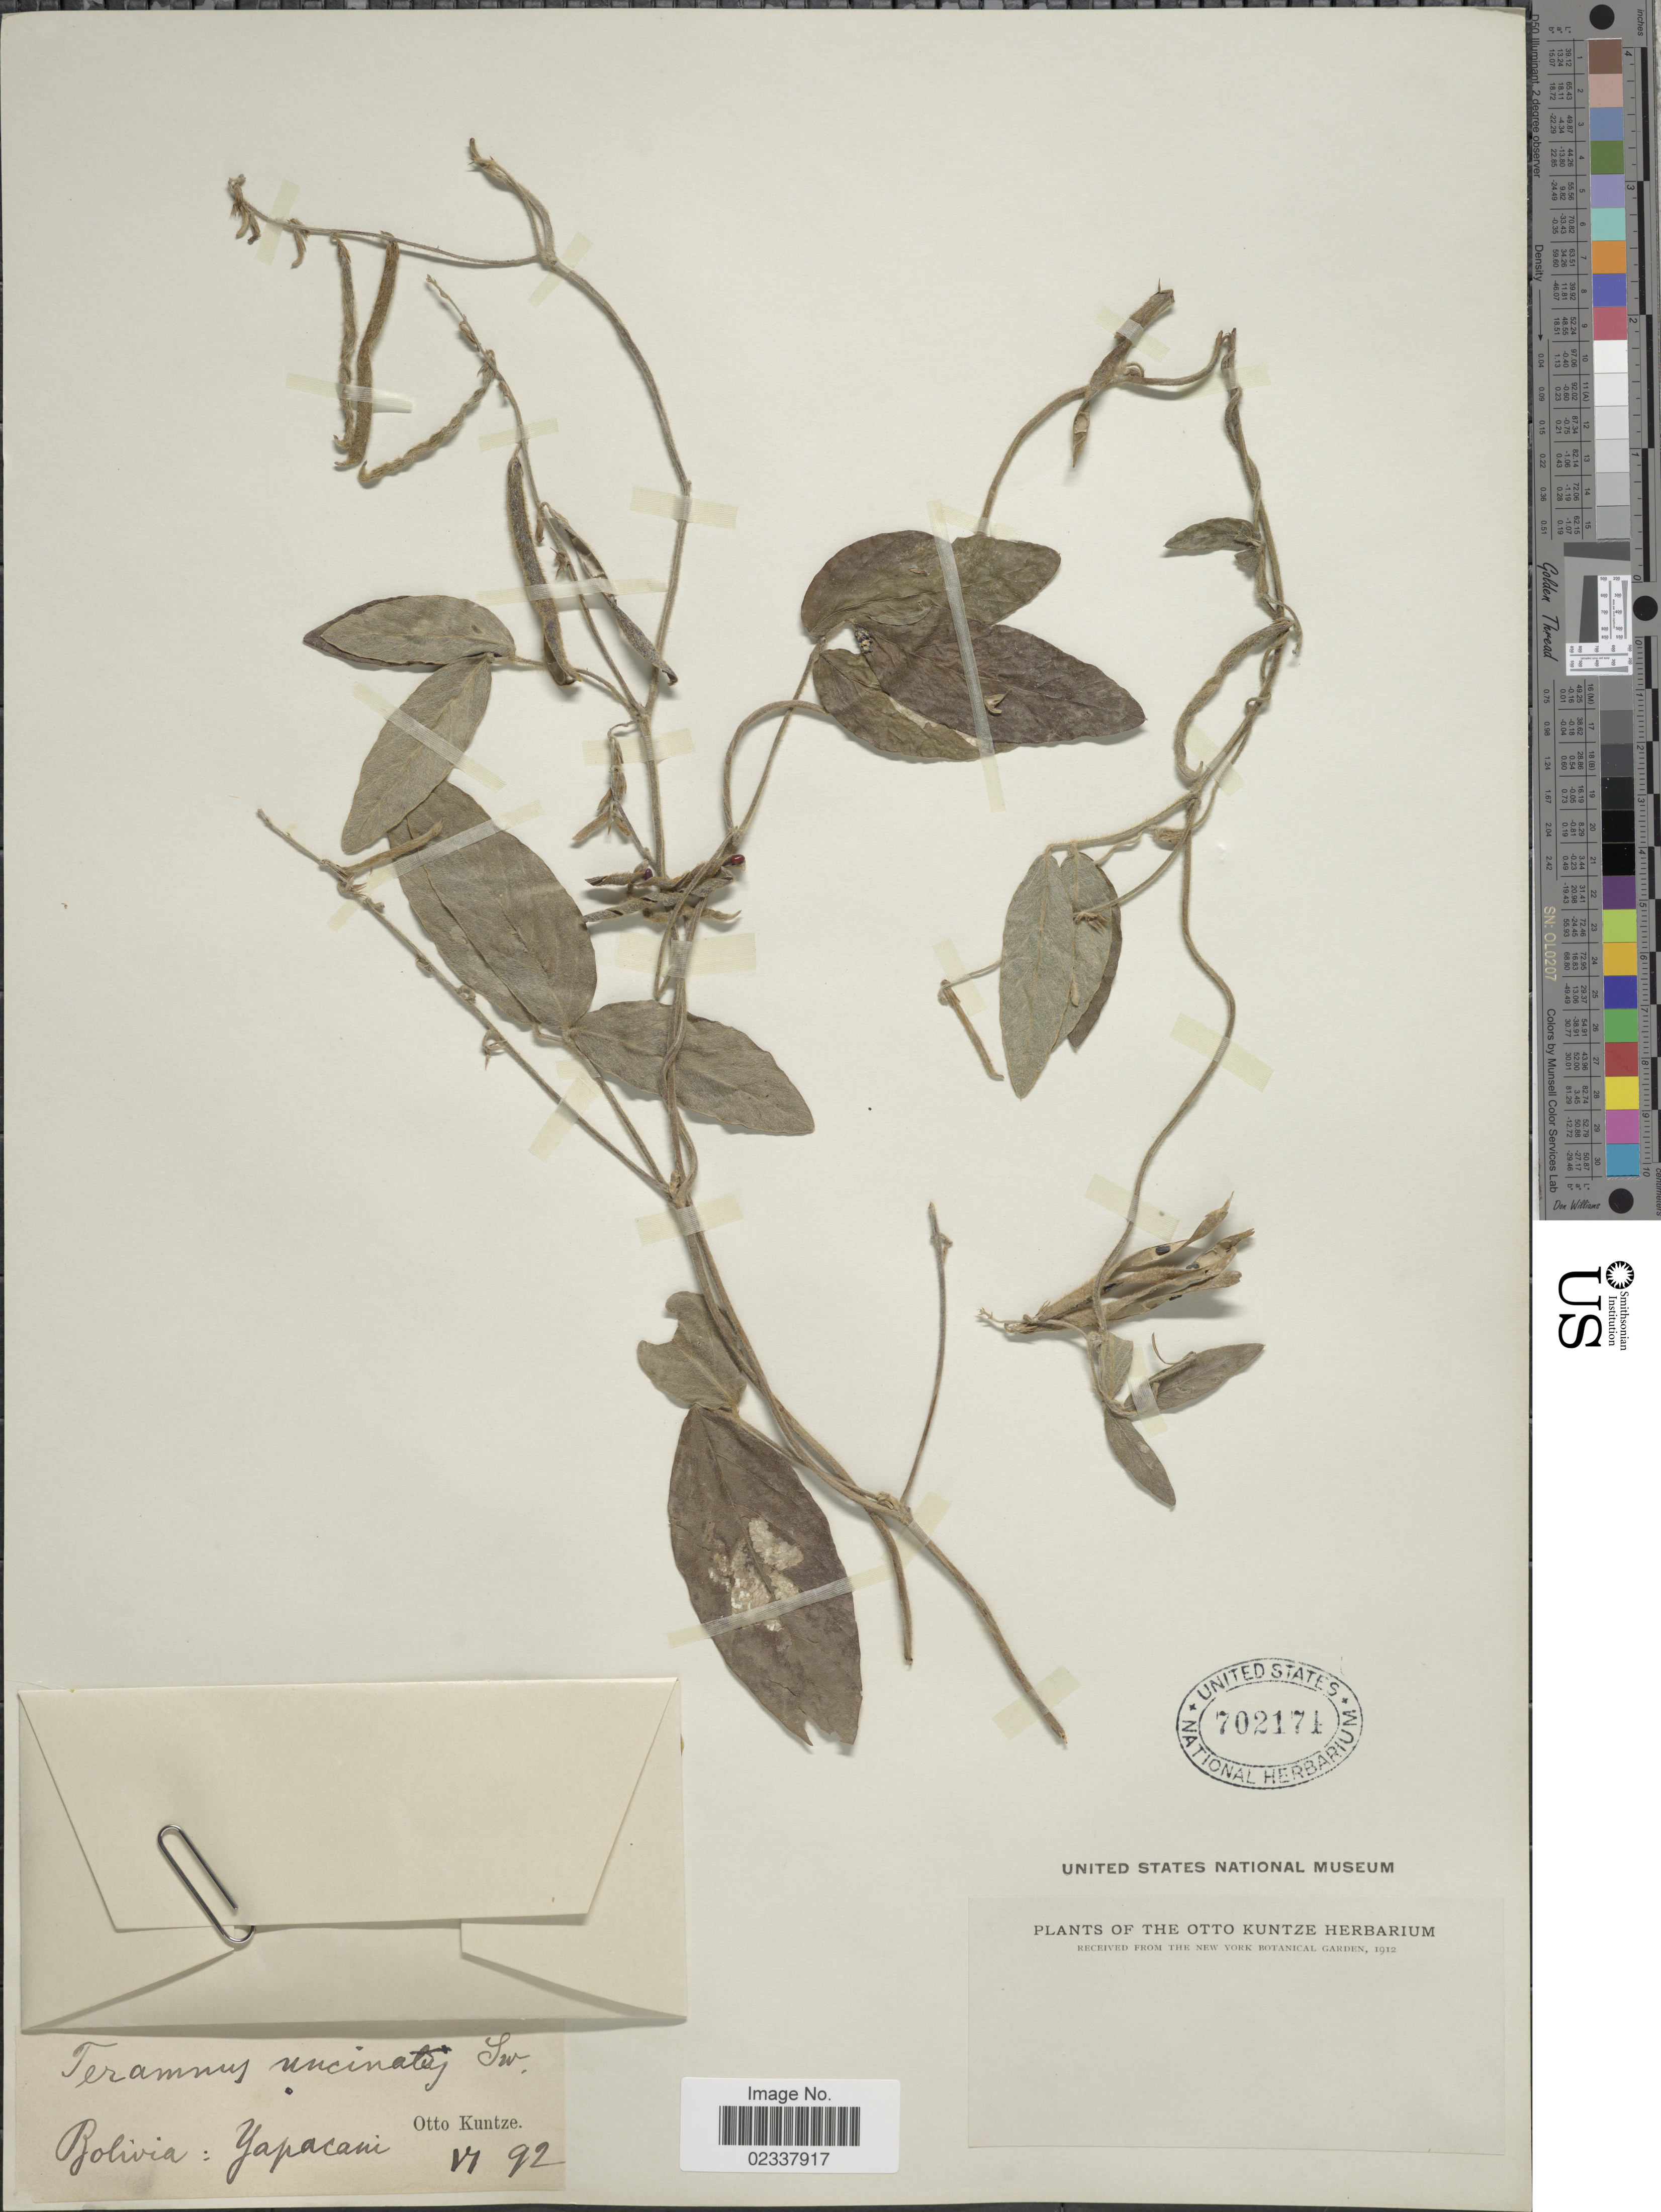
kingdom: Plantae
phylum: Tracheophyta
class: Magnoliopsida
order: Fabales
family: Fabaceae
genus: Teramnus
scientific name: Teramnus uncinatus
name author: (L.) Sw.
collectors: C.E.O. Kuntze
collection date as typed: Transcribed d/m/y: /6/92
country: Bolivia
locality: Yapacani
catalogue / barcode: US 702171